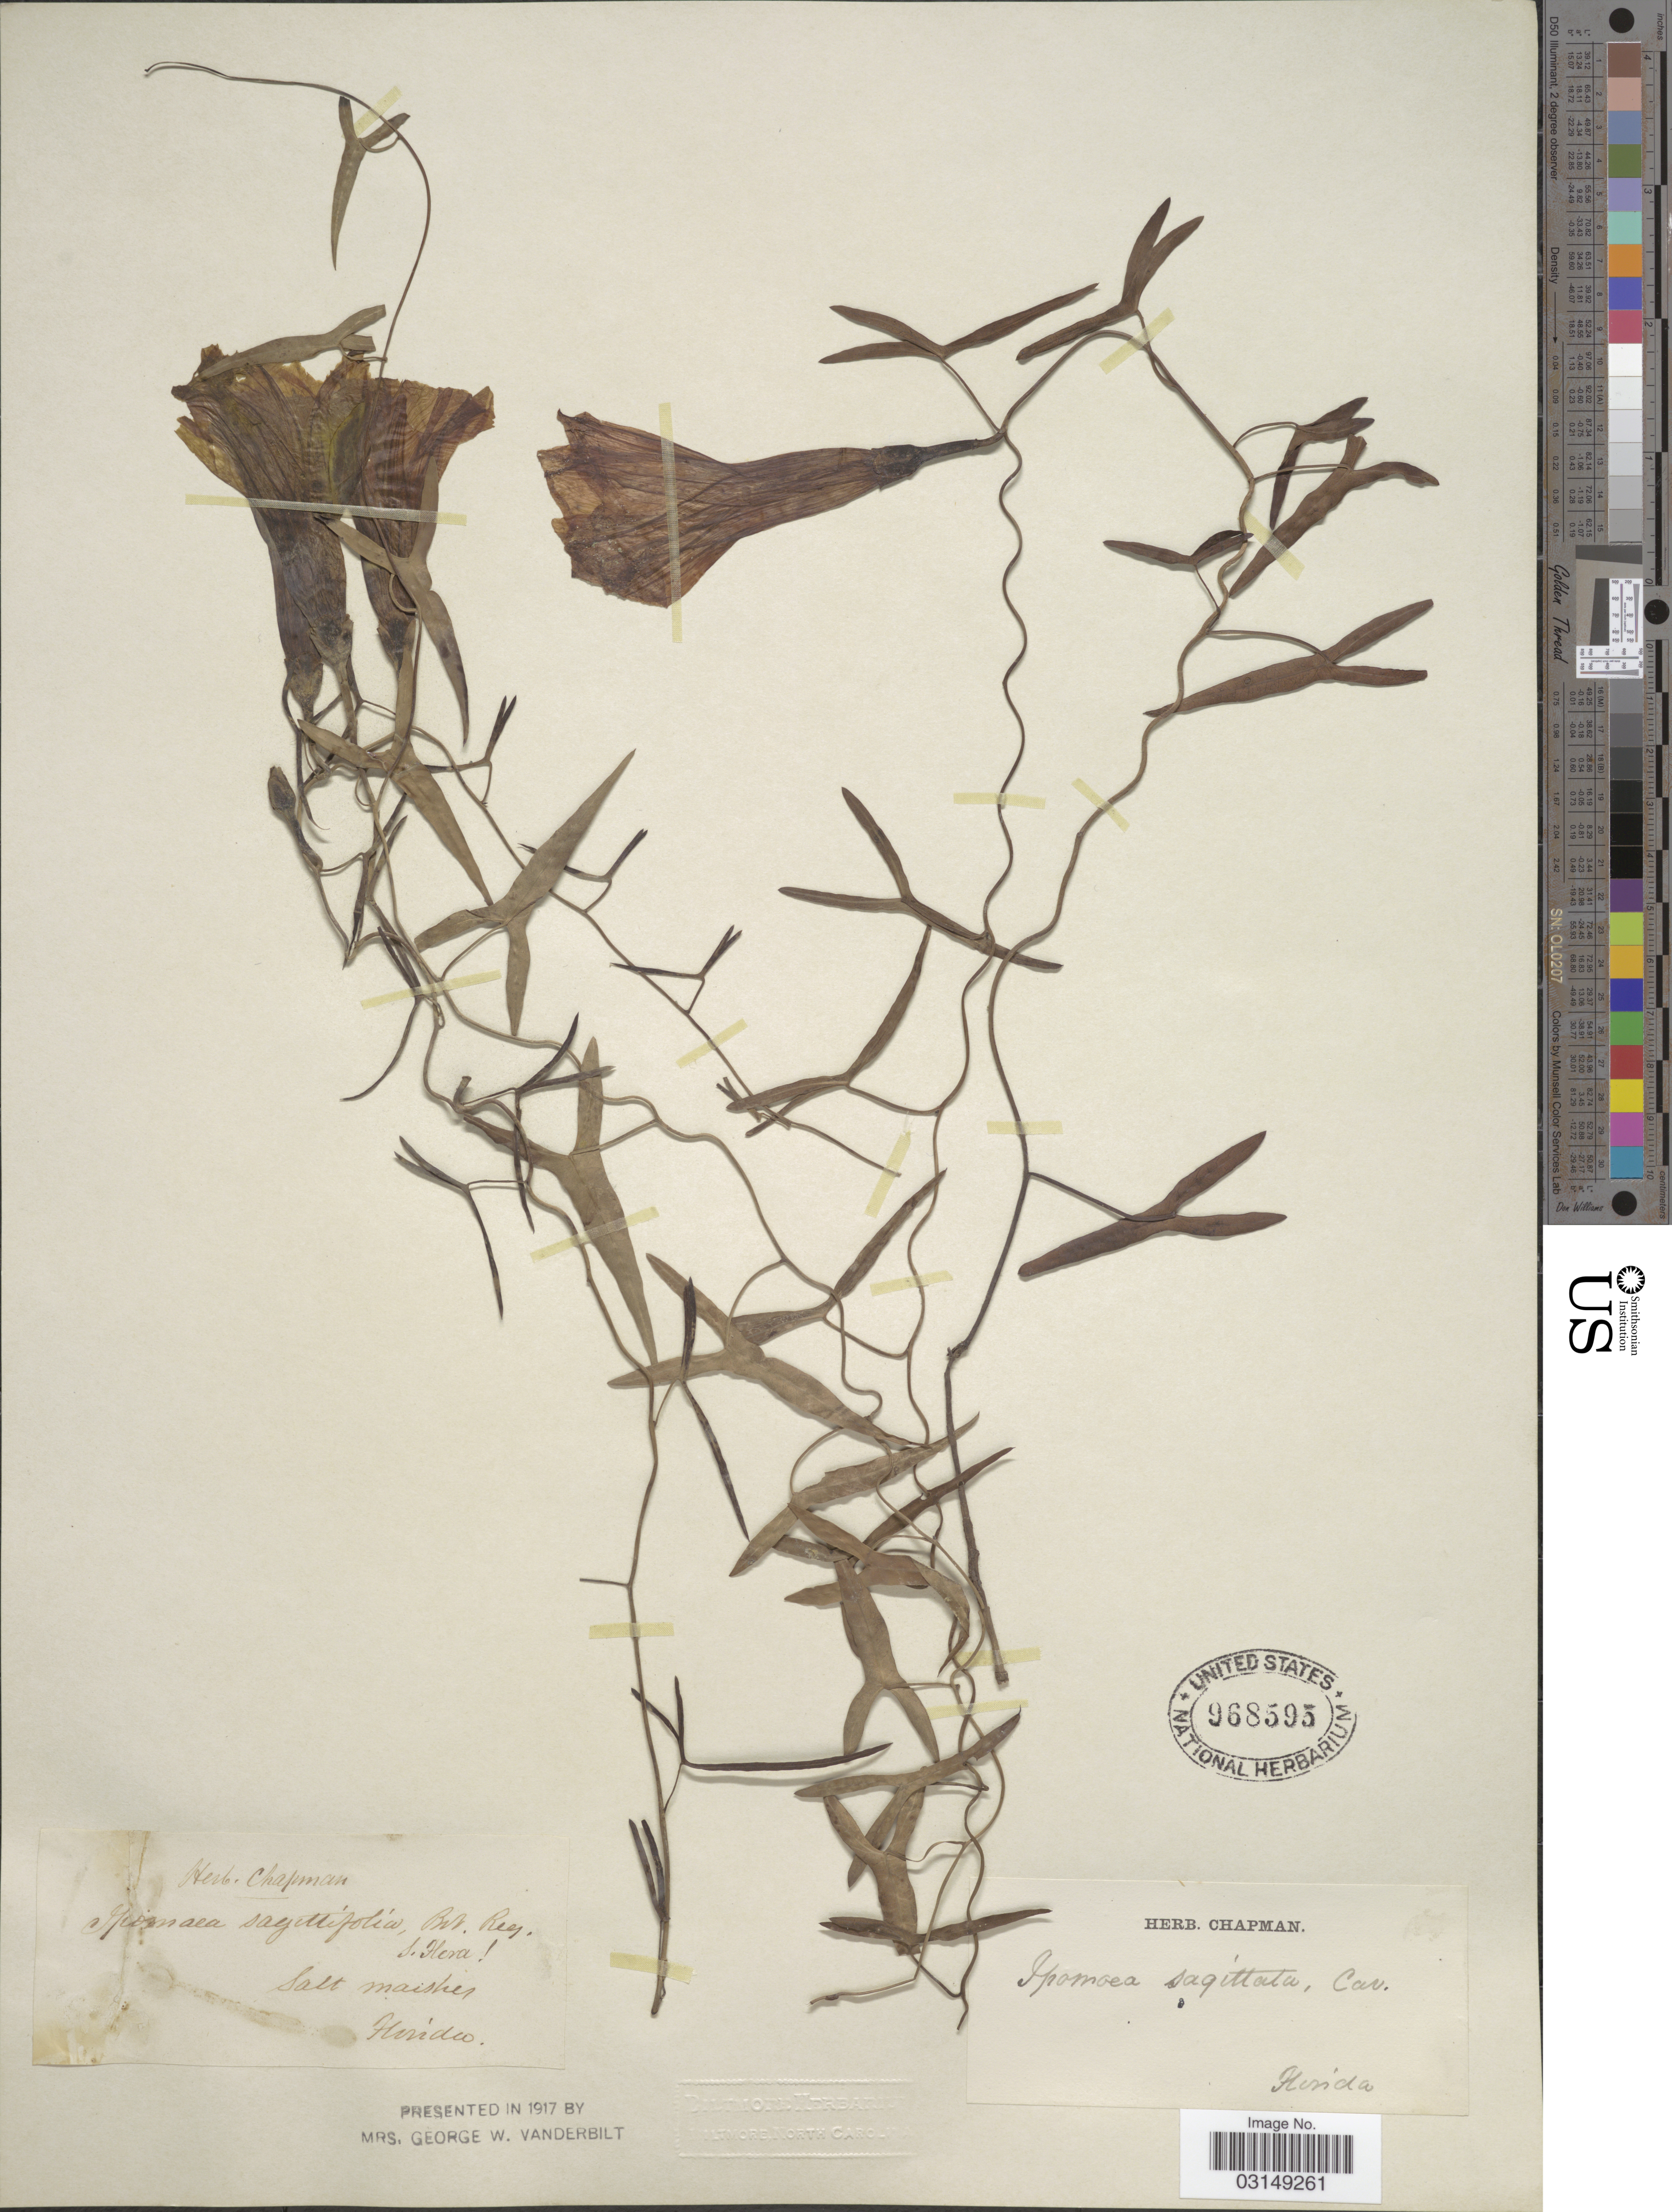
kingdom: Plantae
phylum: Tracheophyta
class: Magnoliopsida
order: Solanales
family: Convolvulaceae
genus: Ipomoea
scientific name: Ipomoea sagittata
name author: Poir.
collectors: ex herb. Chapman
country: United States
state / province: Florida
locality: Salt marshes.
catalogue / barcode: US 968595